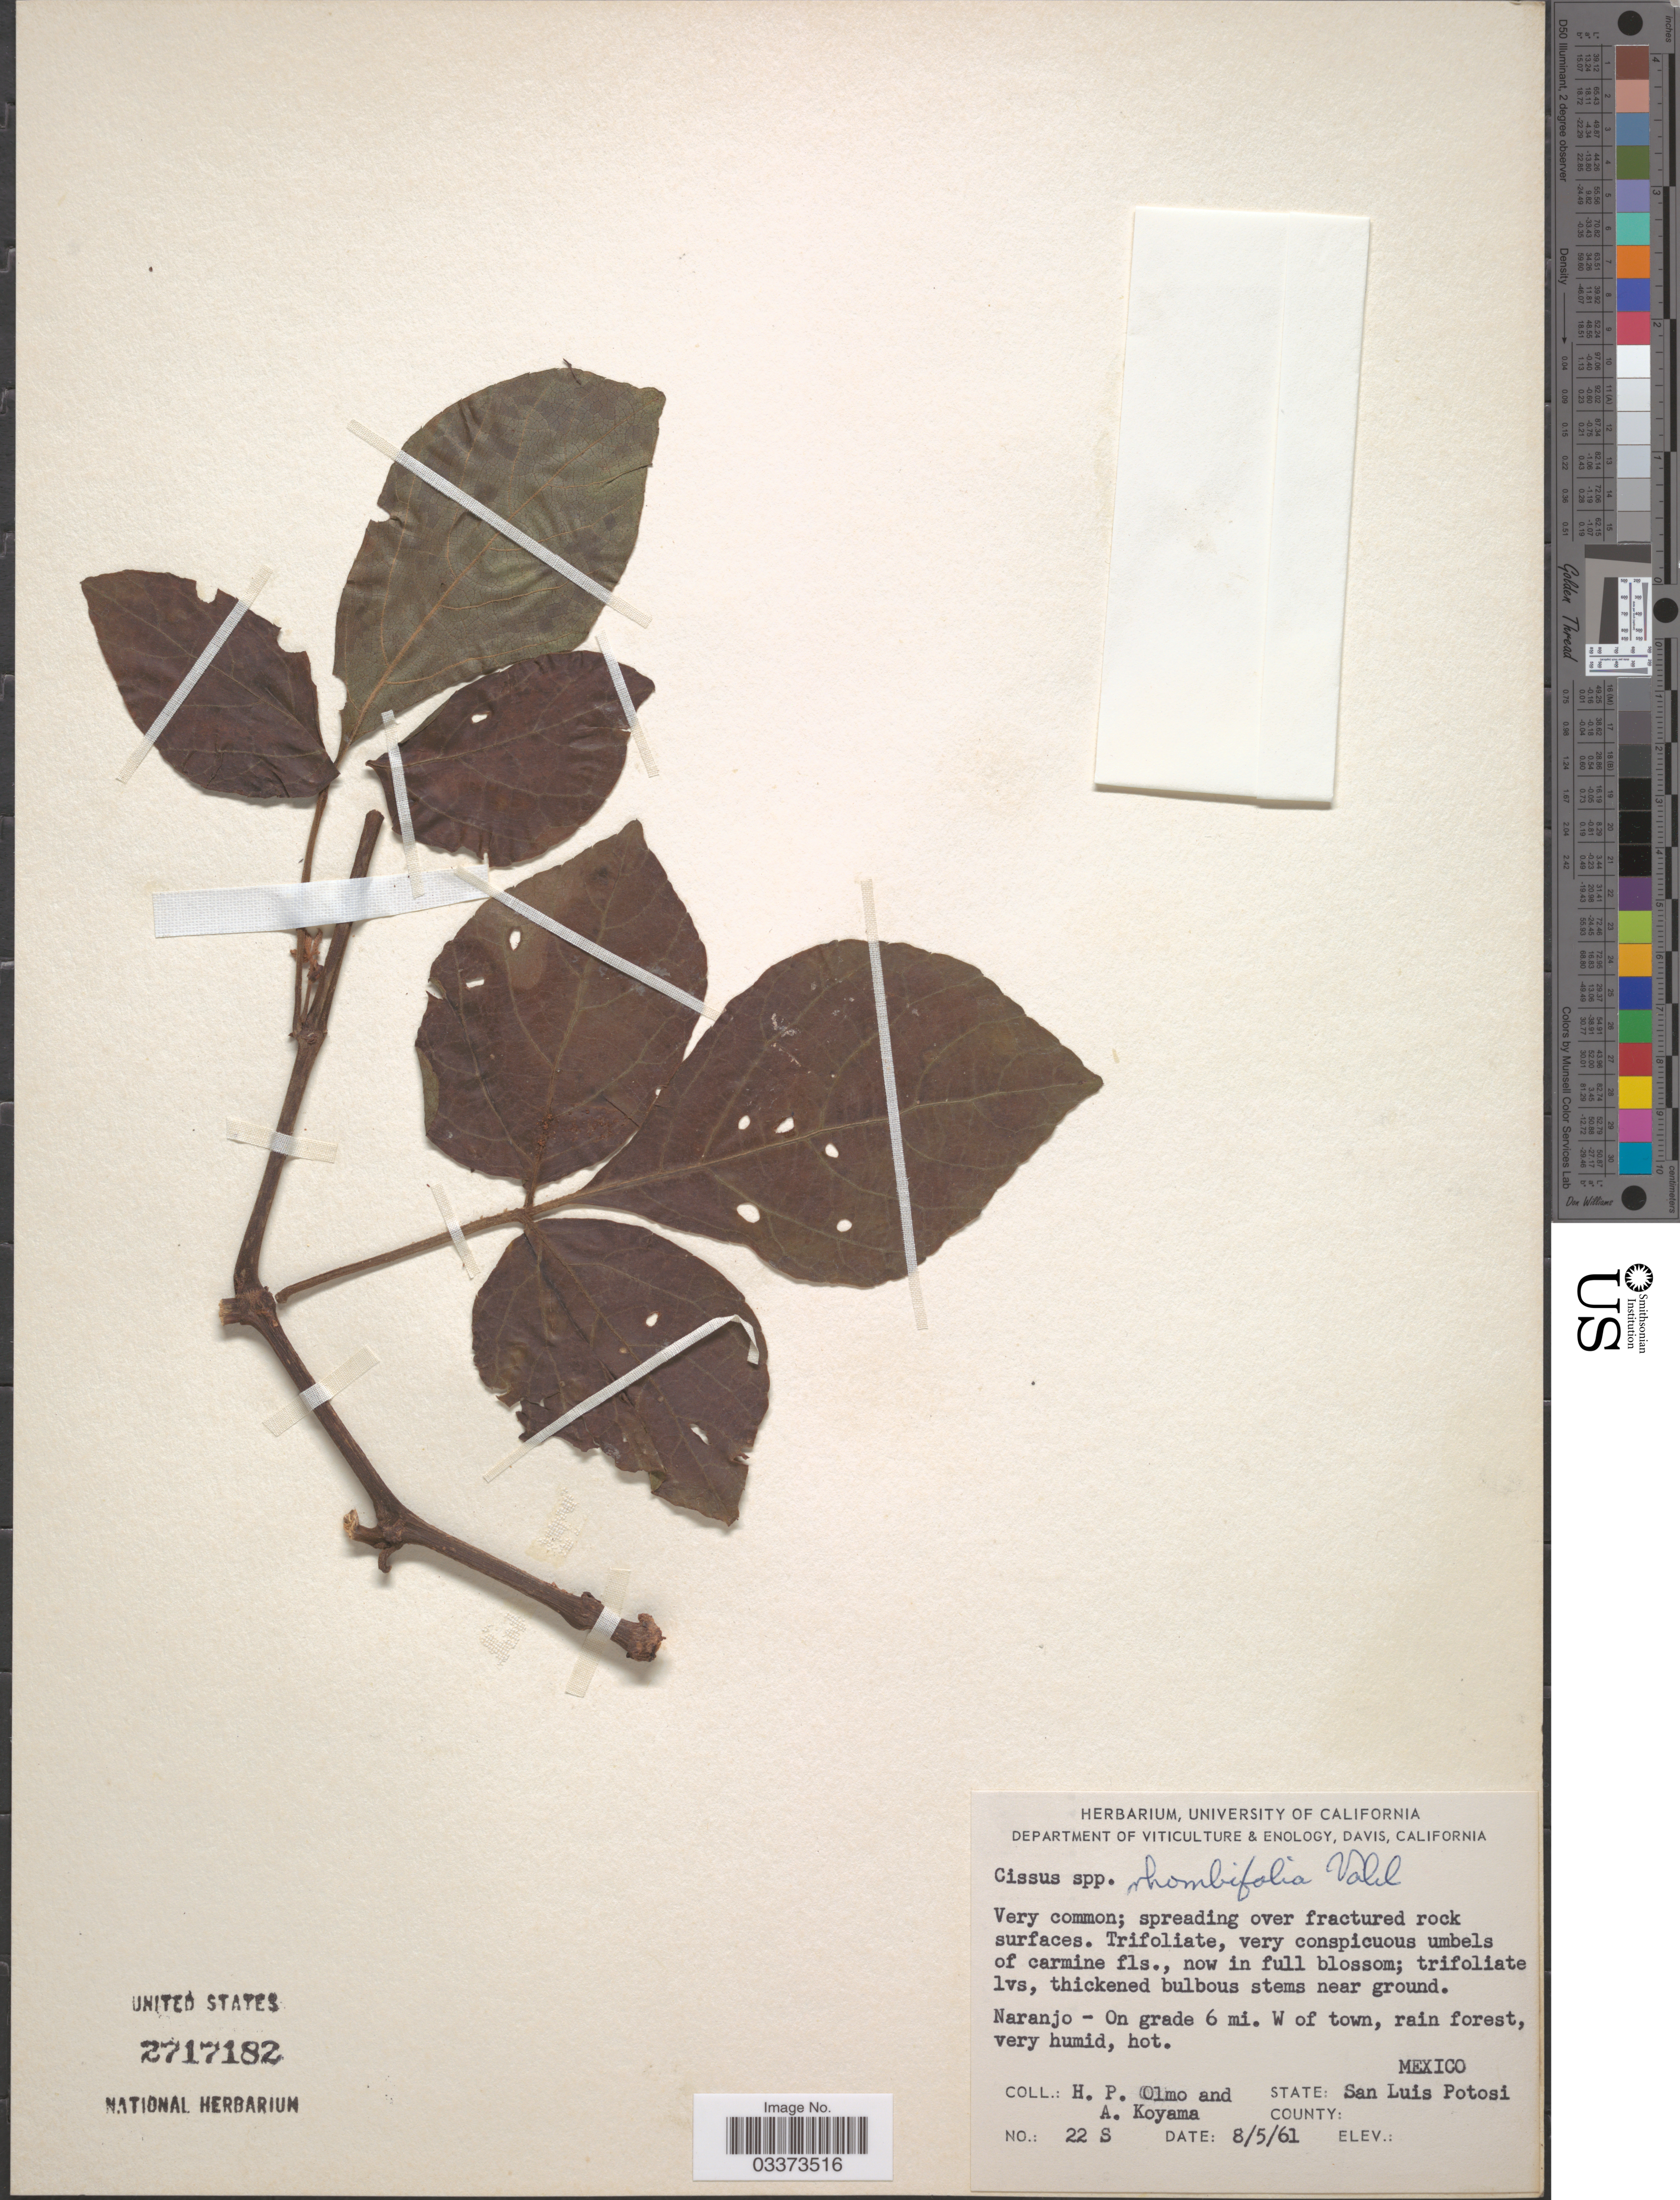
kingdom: Plantae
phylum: Tracheophyta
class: Magnoliopsida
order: Vitales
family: Vitaceae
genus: Cissus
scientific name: Cissus rhombifolia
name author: Vahl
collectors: H. Olmo & A. Koyama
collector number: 22 S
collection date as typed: Transcribed d/m/y: 8/5/61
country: Mexico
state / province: San Luis Potosí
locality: Naranjo - On grade 6 mi. W of town.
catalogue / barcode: US 2717182